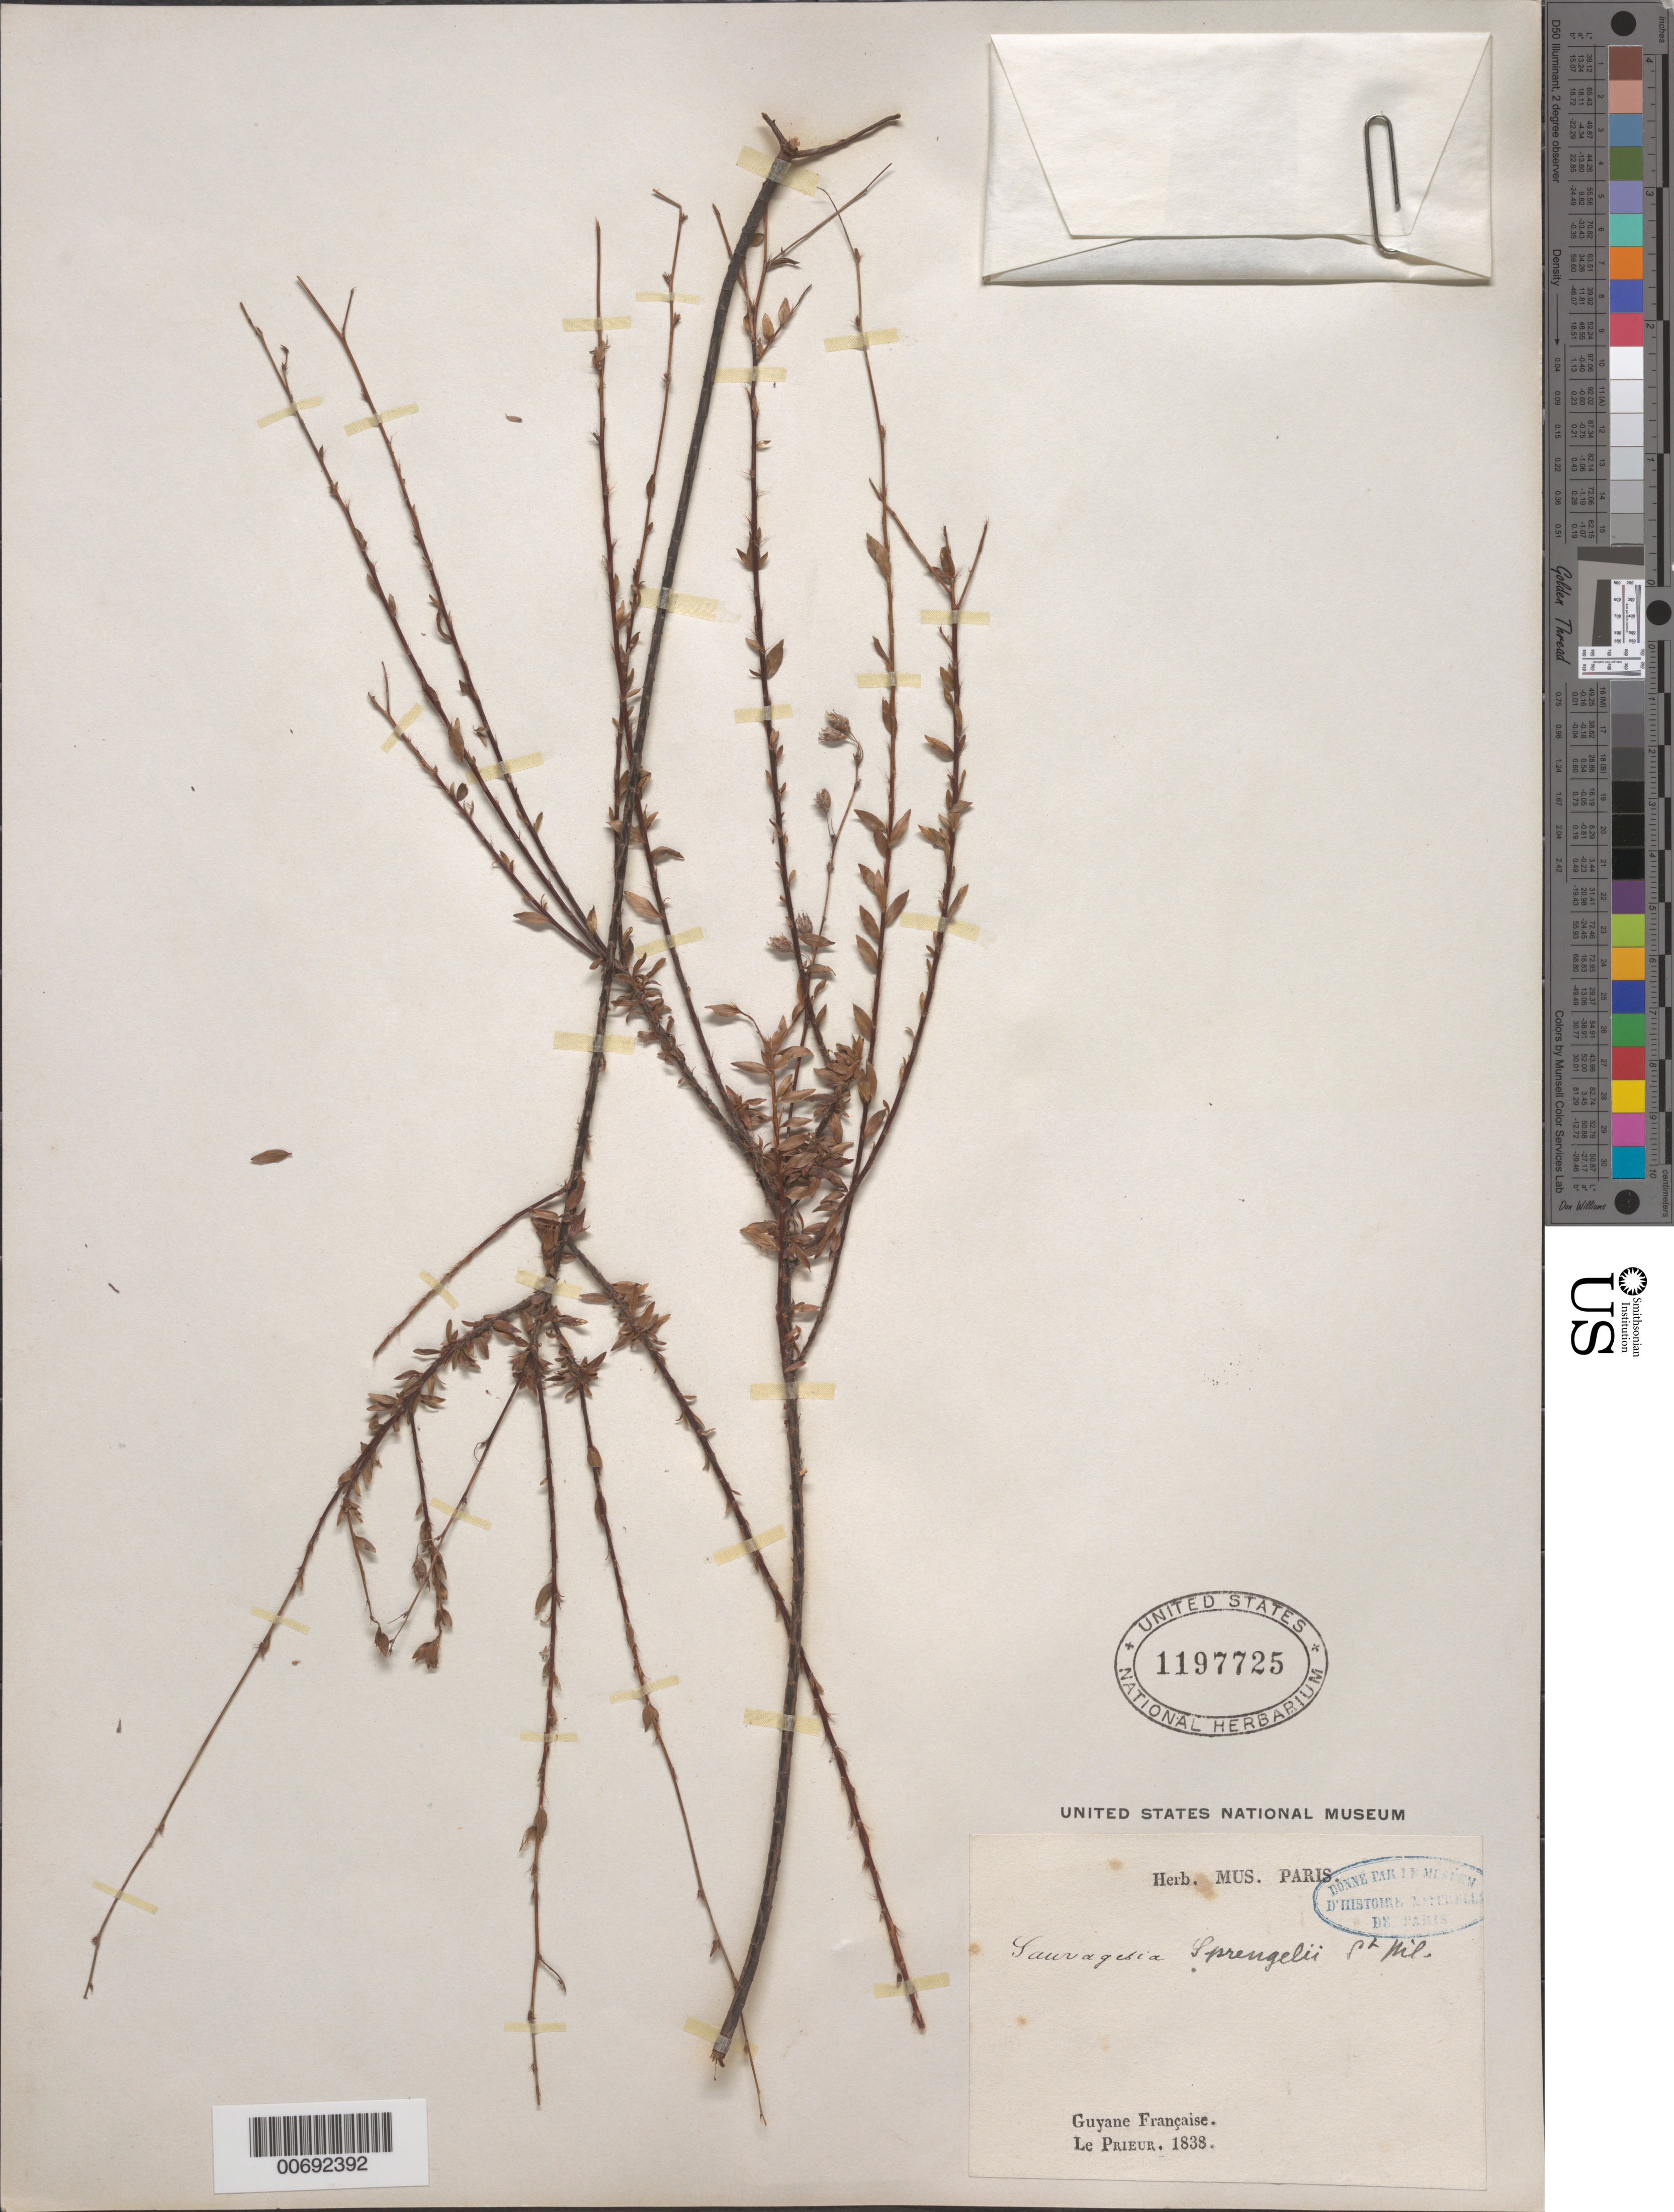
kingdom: Plantae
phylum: Tracheophyta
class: Magnoliopsida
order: Malpighiales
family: Ochnaceae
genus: Sauvagesia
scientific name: Sauvagesia sprengelii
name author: A. St.-Hil.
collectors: F. M. R. Leprieur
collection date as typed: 1838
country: French Guiana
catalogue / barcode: US 1197725